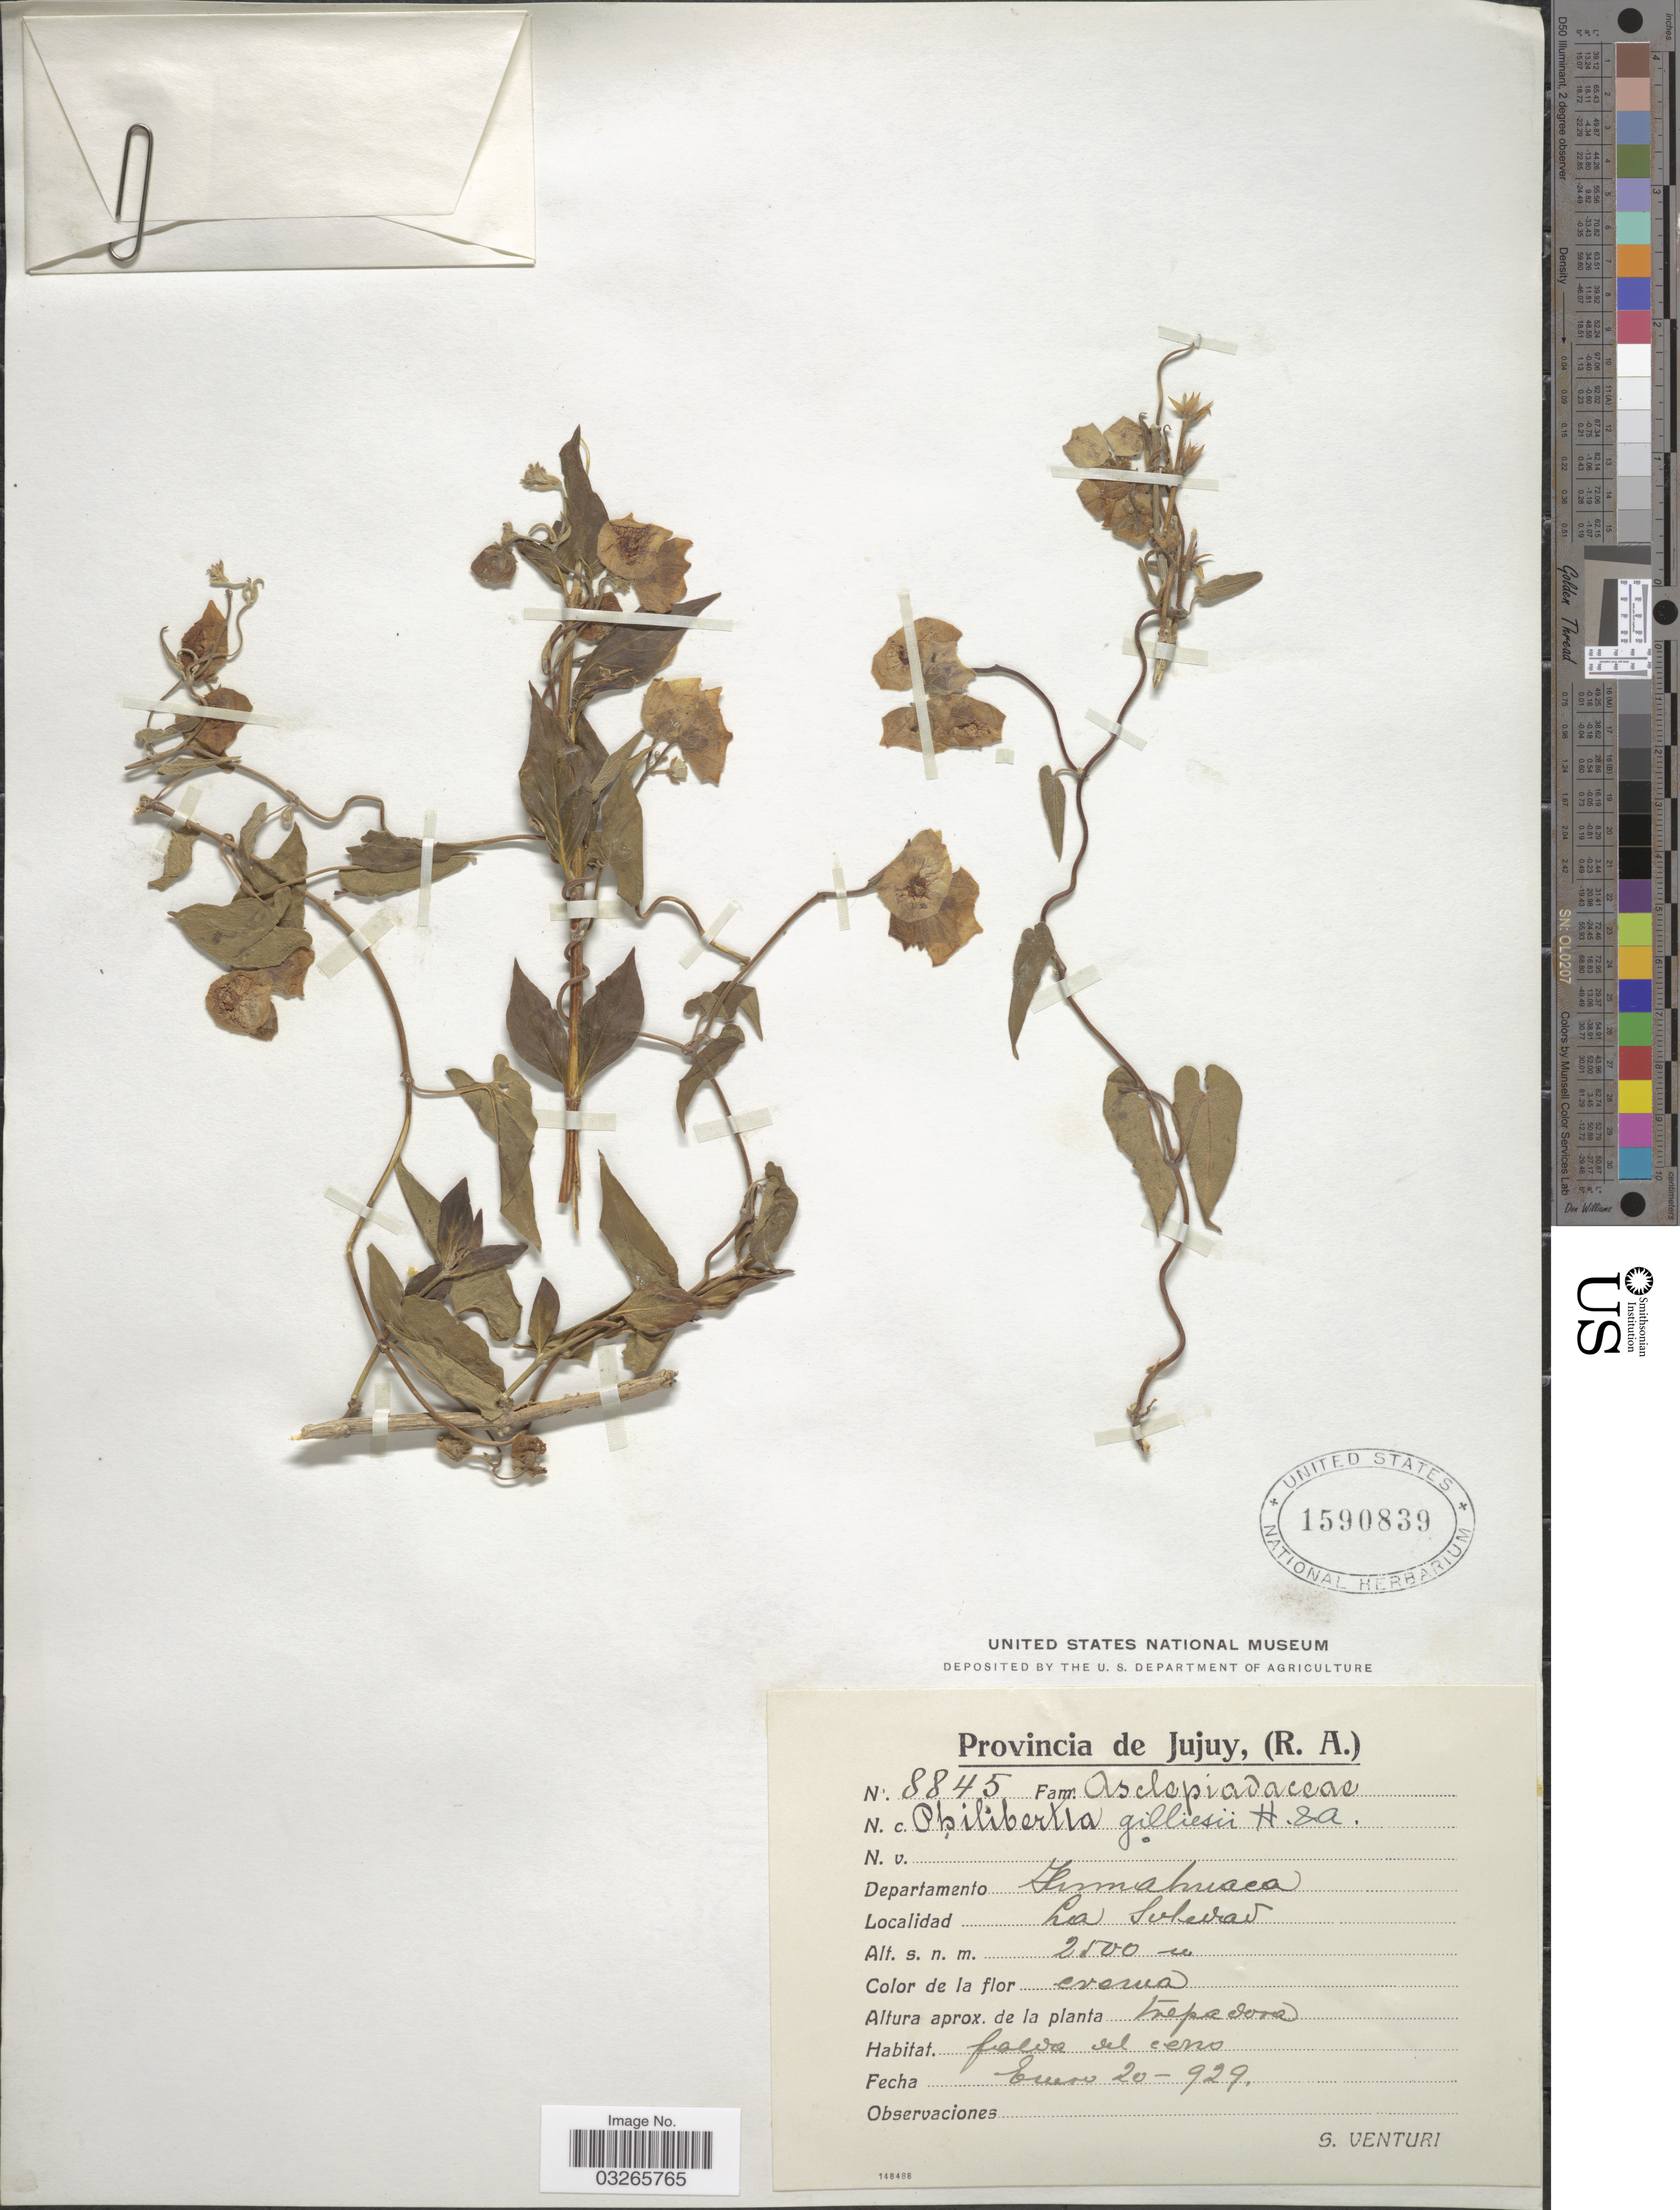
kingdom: Plantae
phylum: Tracheophyta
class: Magnoliopsida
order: Gentianales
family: Apocynaceae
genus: Sarcostemma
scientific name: Sarcostemma gilliesii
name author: (Hook. & Arn.) Decne.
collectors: S. Venturi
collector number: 8845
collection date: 1929-01-20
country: Argentina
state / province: Jujuy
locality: Departamento Humahuaca. La Soledad.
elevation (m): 2500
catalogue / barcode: US 1590839